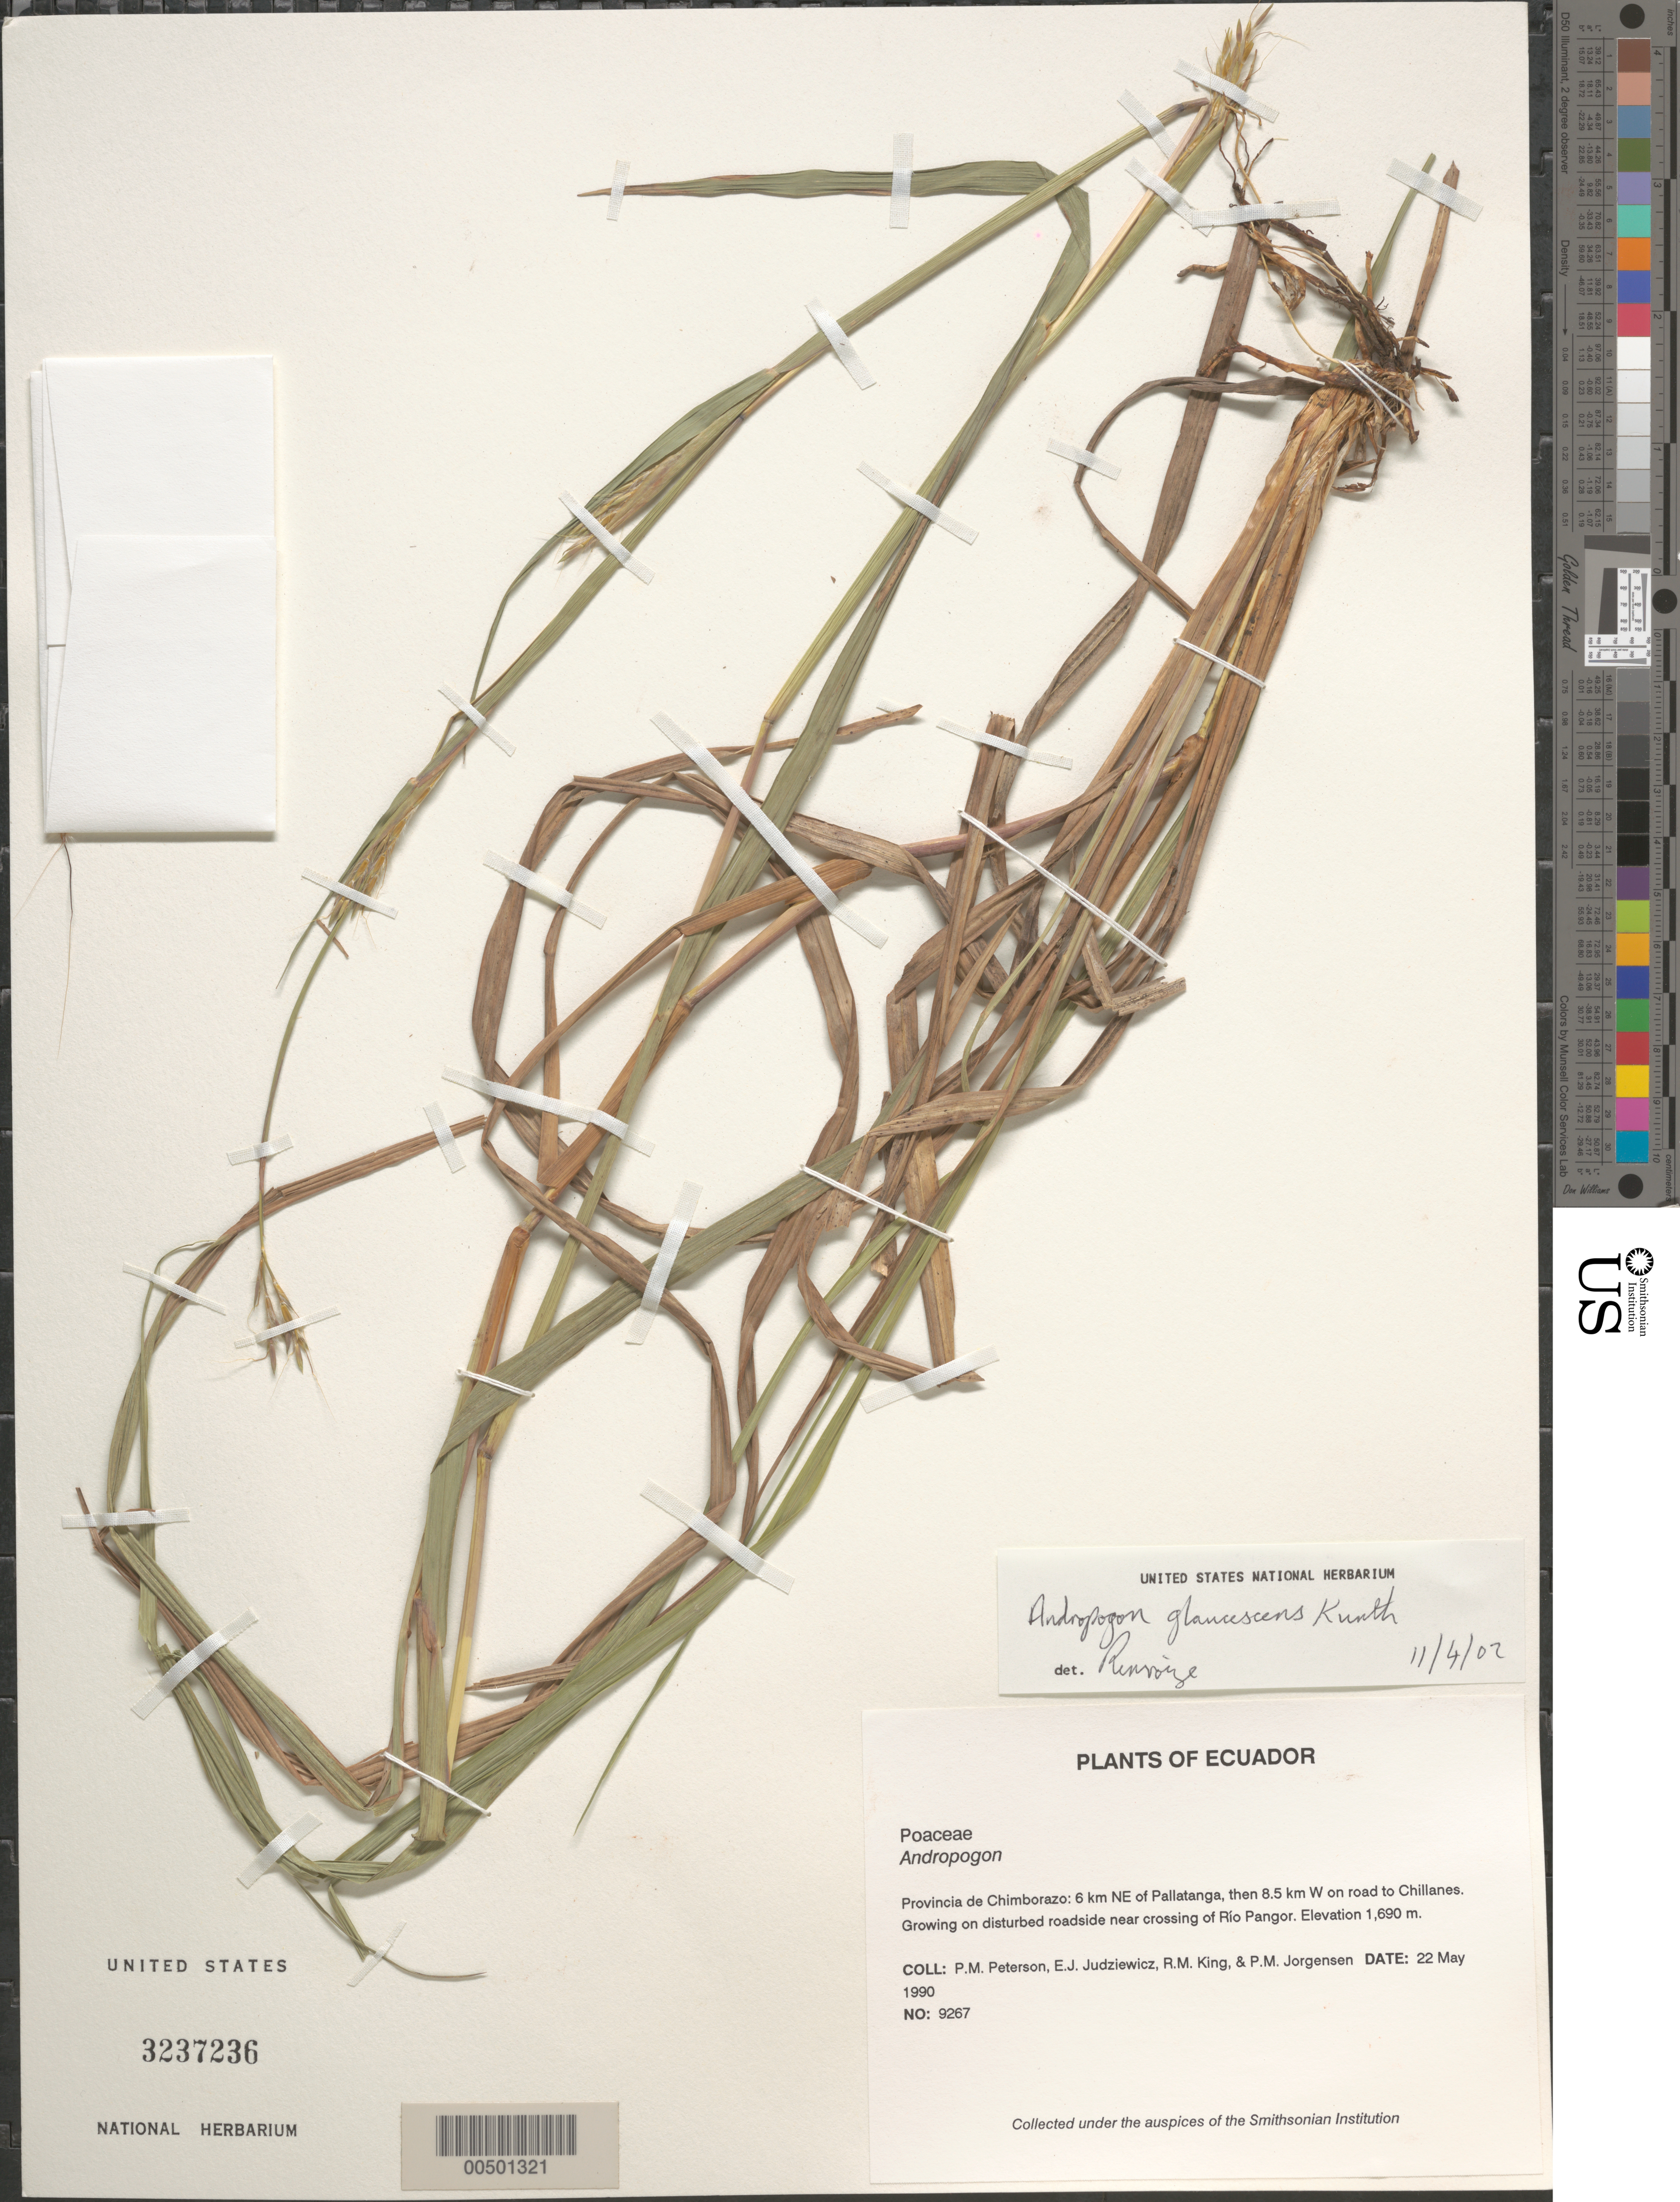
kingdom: Plantae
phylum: Tracheophyta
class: Liliopsida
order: Poales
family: Poaceae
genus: Andropogon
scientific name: Andropogon glaucescens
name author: Kunth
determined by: Renvoize, S. A.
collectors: P. M. Peterson, E. J. Judziewicz, R. M. King & P. M. Jørgensen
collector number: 09267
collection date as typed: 22 May 1990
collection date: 1990-05-22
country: Ecuador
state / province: Chimborazo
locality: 6 km NE of Pallatanga, then 8.5 km W on road to Chillanes.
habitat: Growing on disturbed roadside near crossing of Río Pangor.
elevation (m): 1690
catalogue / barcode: US 3237236